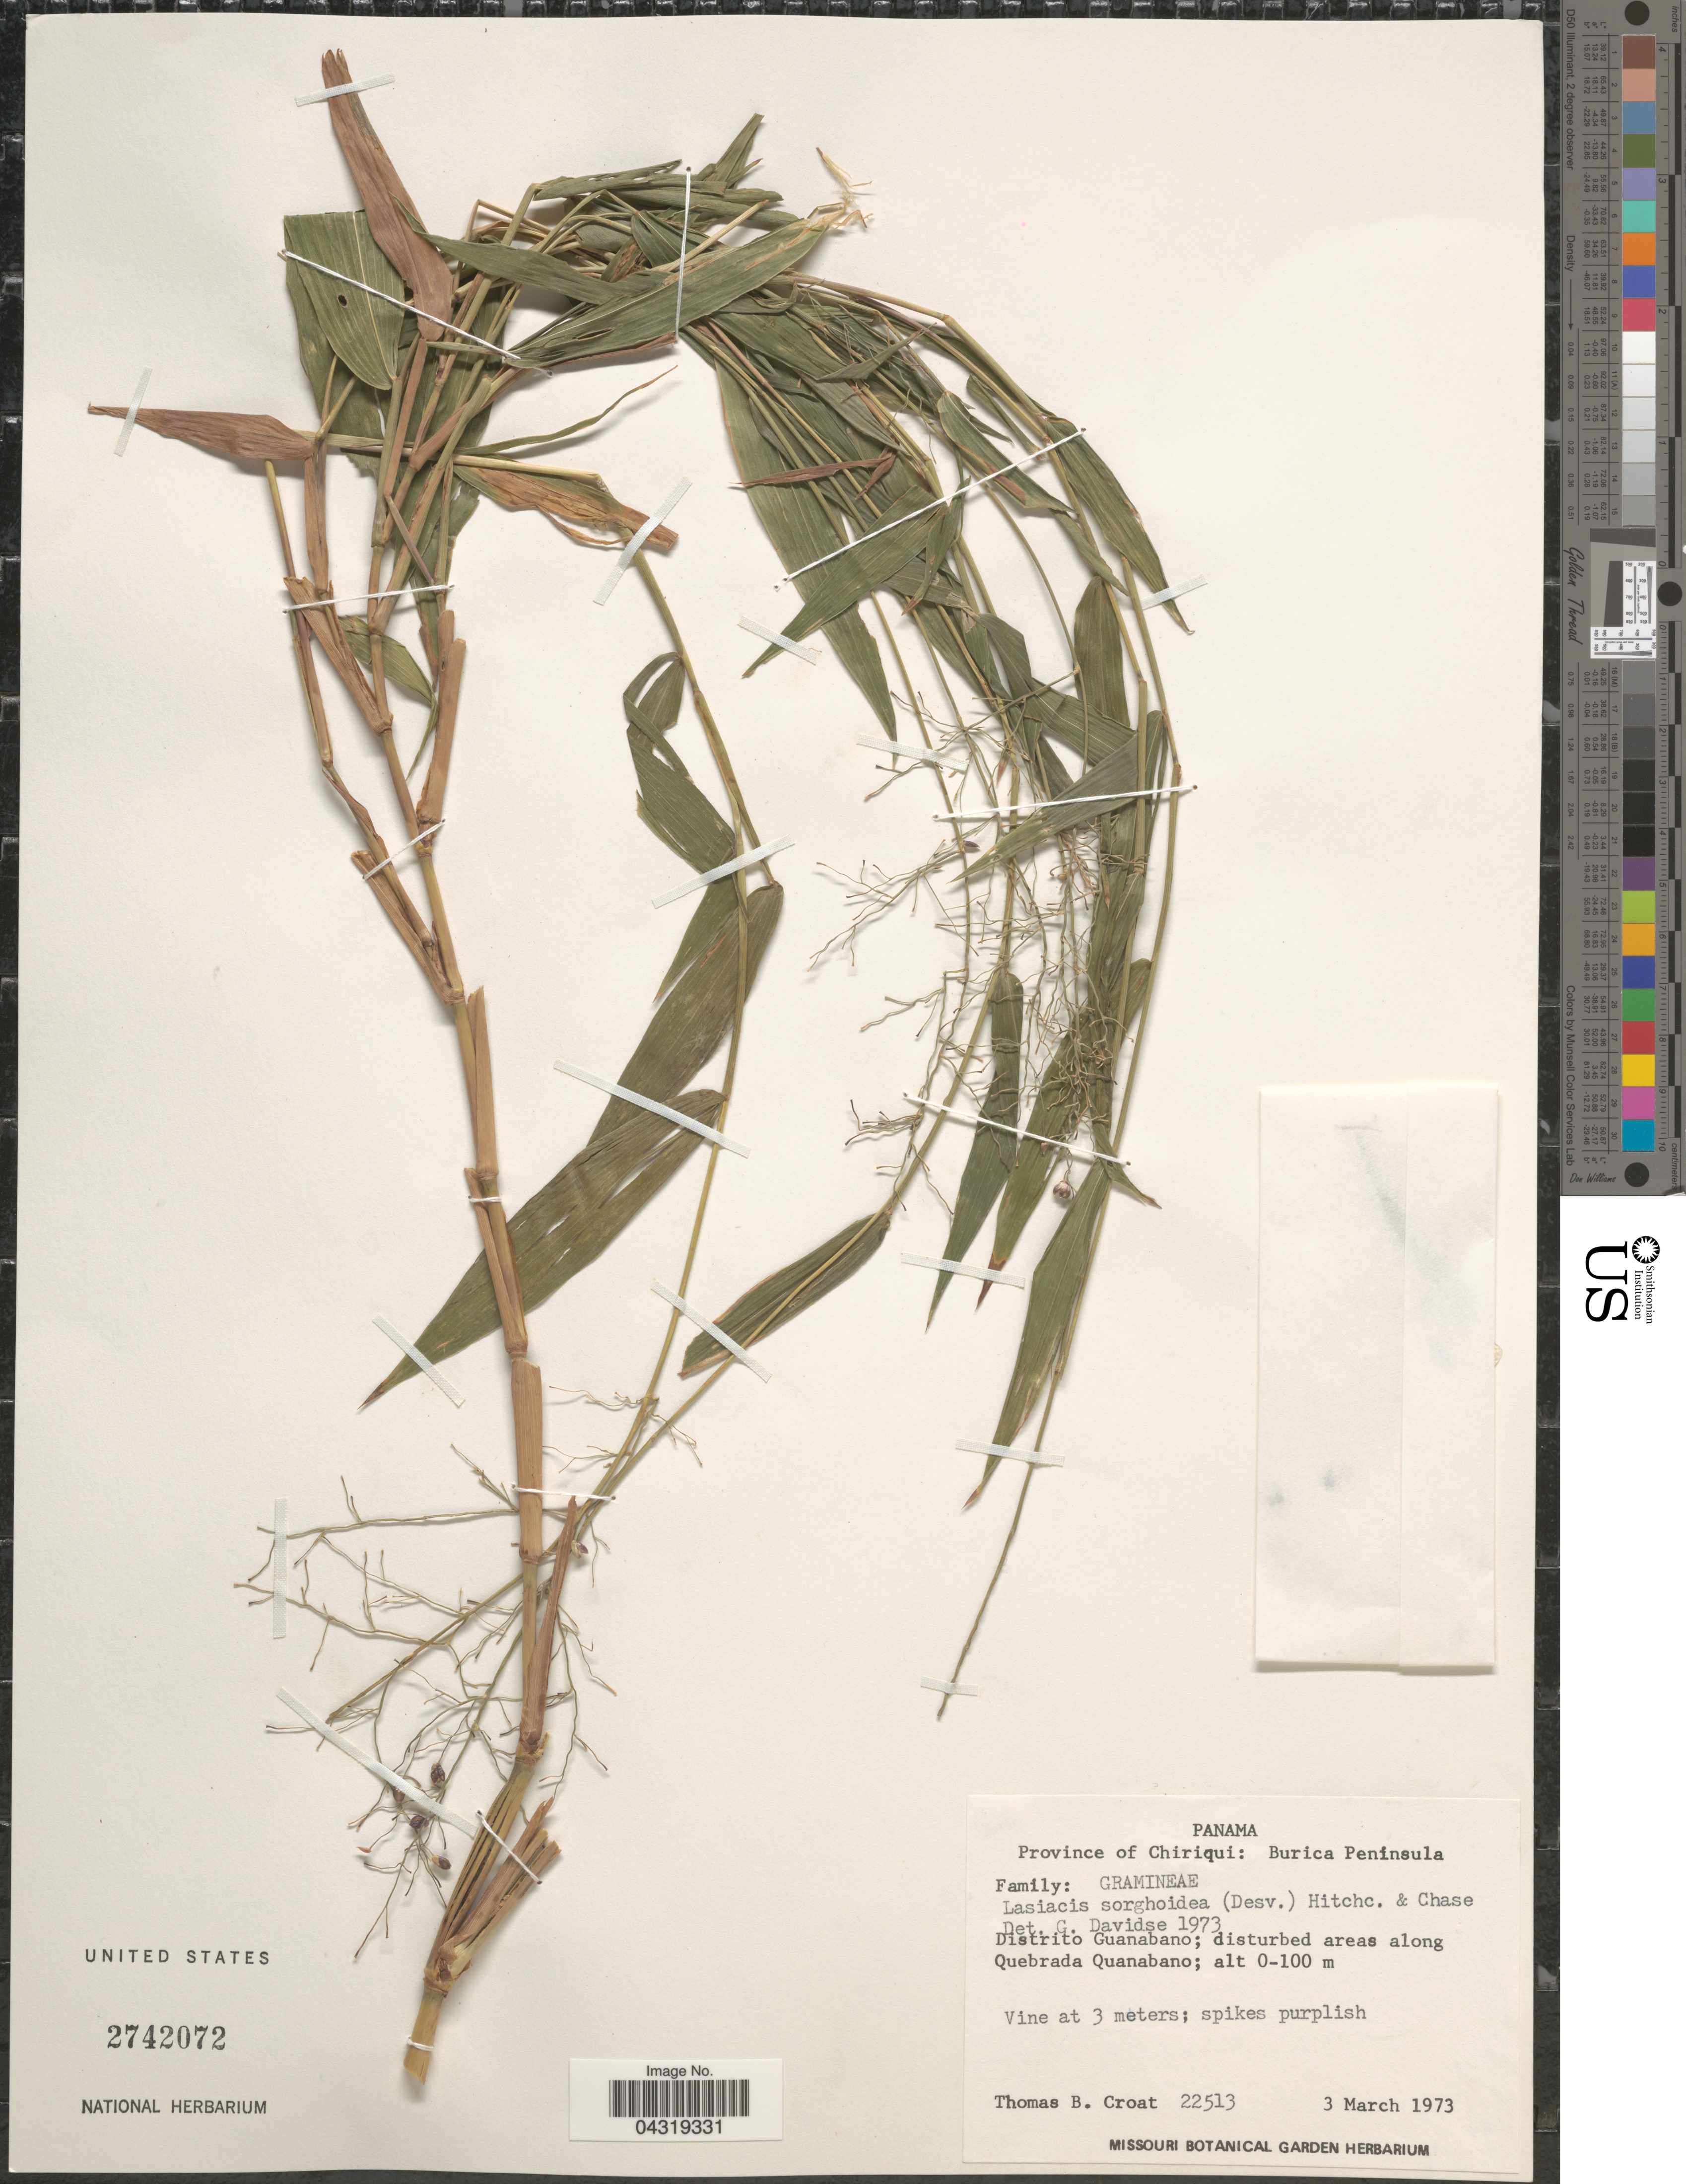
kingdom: Plantae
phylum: Tracheophyta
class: Liliopsida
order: Poales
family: Poaceae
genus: Lasiacis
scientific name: Lasiacis sorghoidea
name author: (Desv. ex Ham.) Hitchc. & Chase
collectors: T. B. Croat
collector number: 22513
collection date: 1973-03-03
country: Panama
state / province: Chiriqui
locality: Province of Chiriqui: Burica Peninsula. Distrito Guanabano; disturbed areas along Quebrada Quanabano.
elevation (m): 0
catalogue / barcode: US 2742072